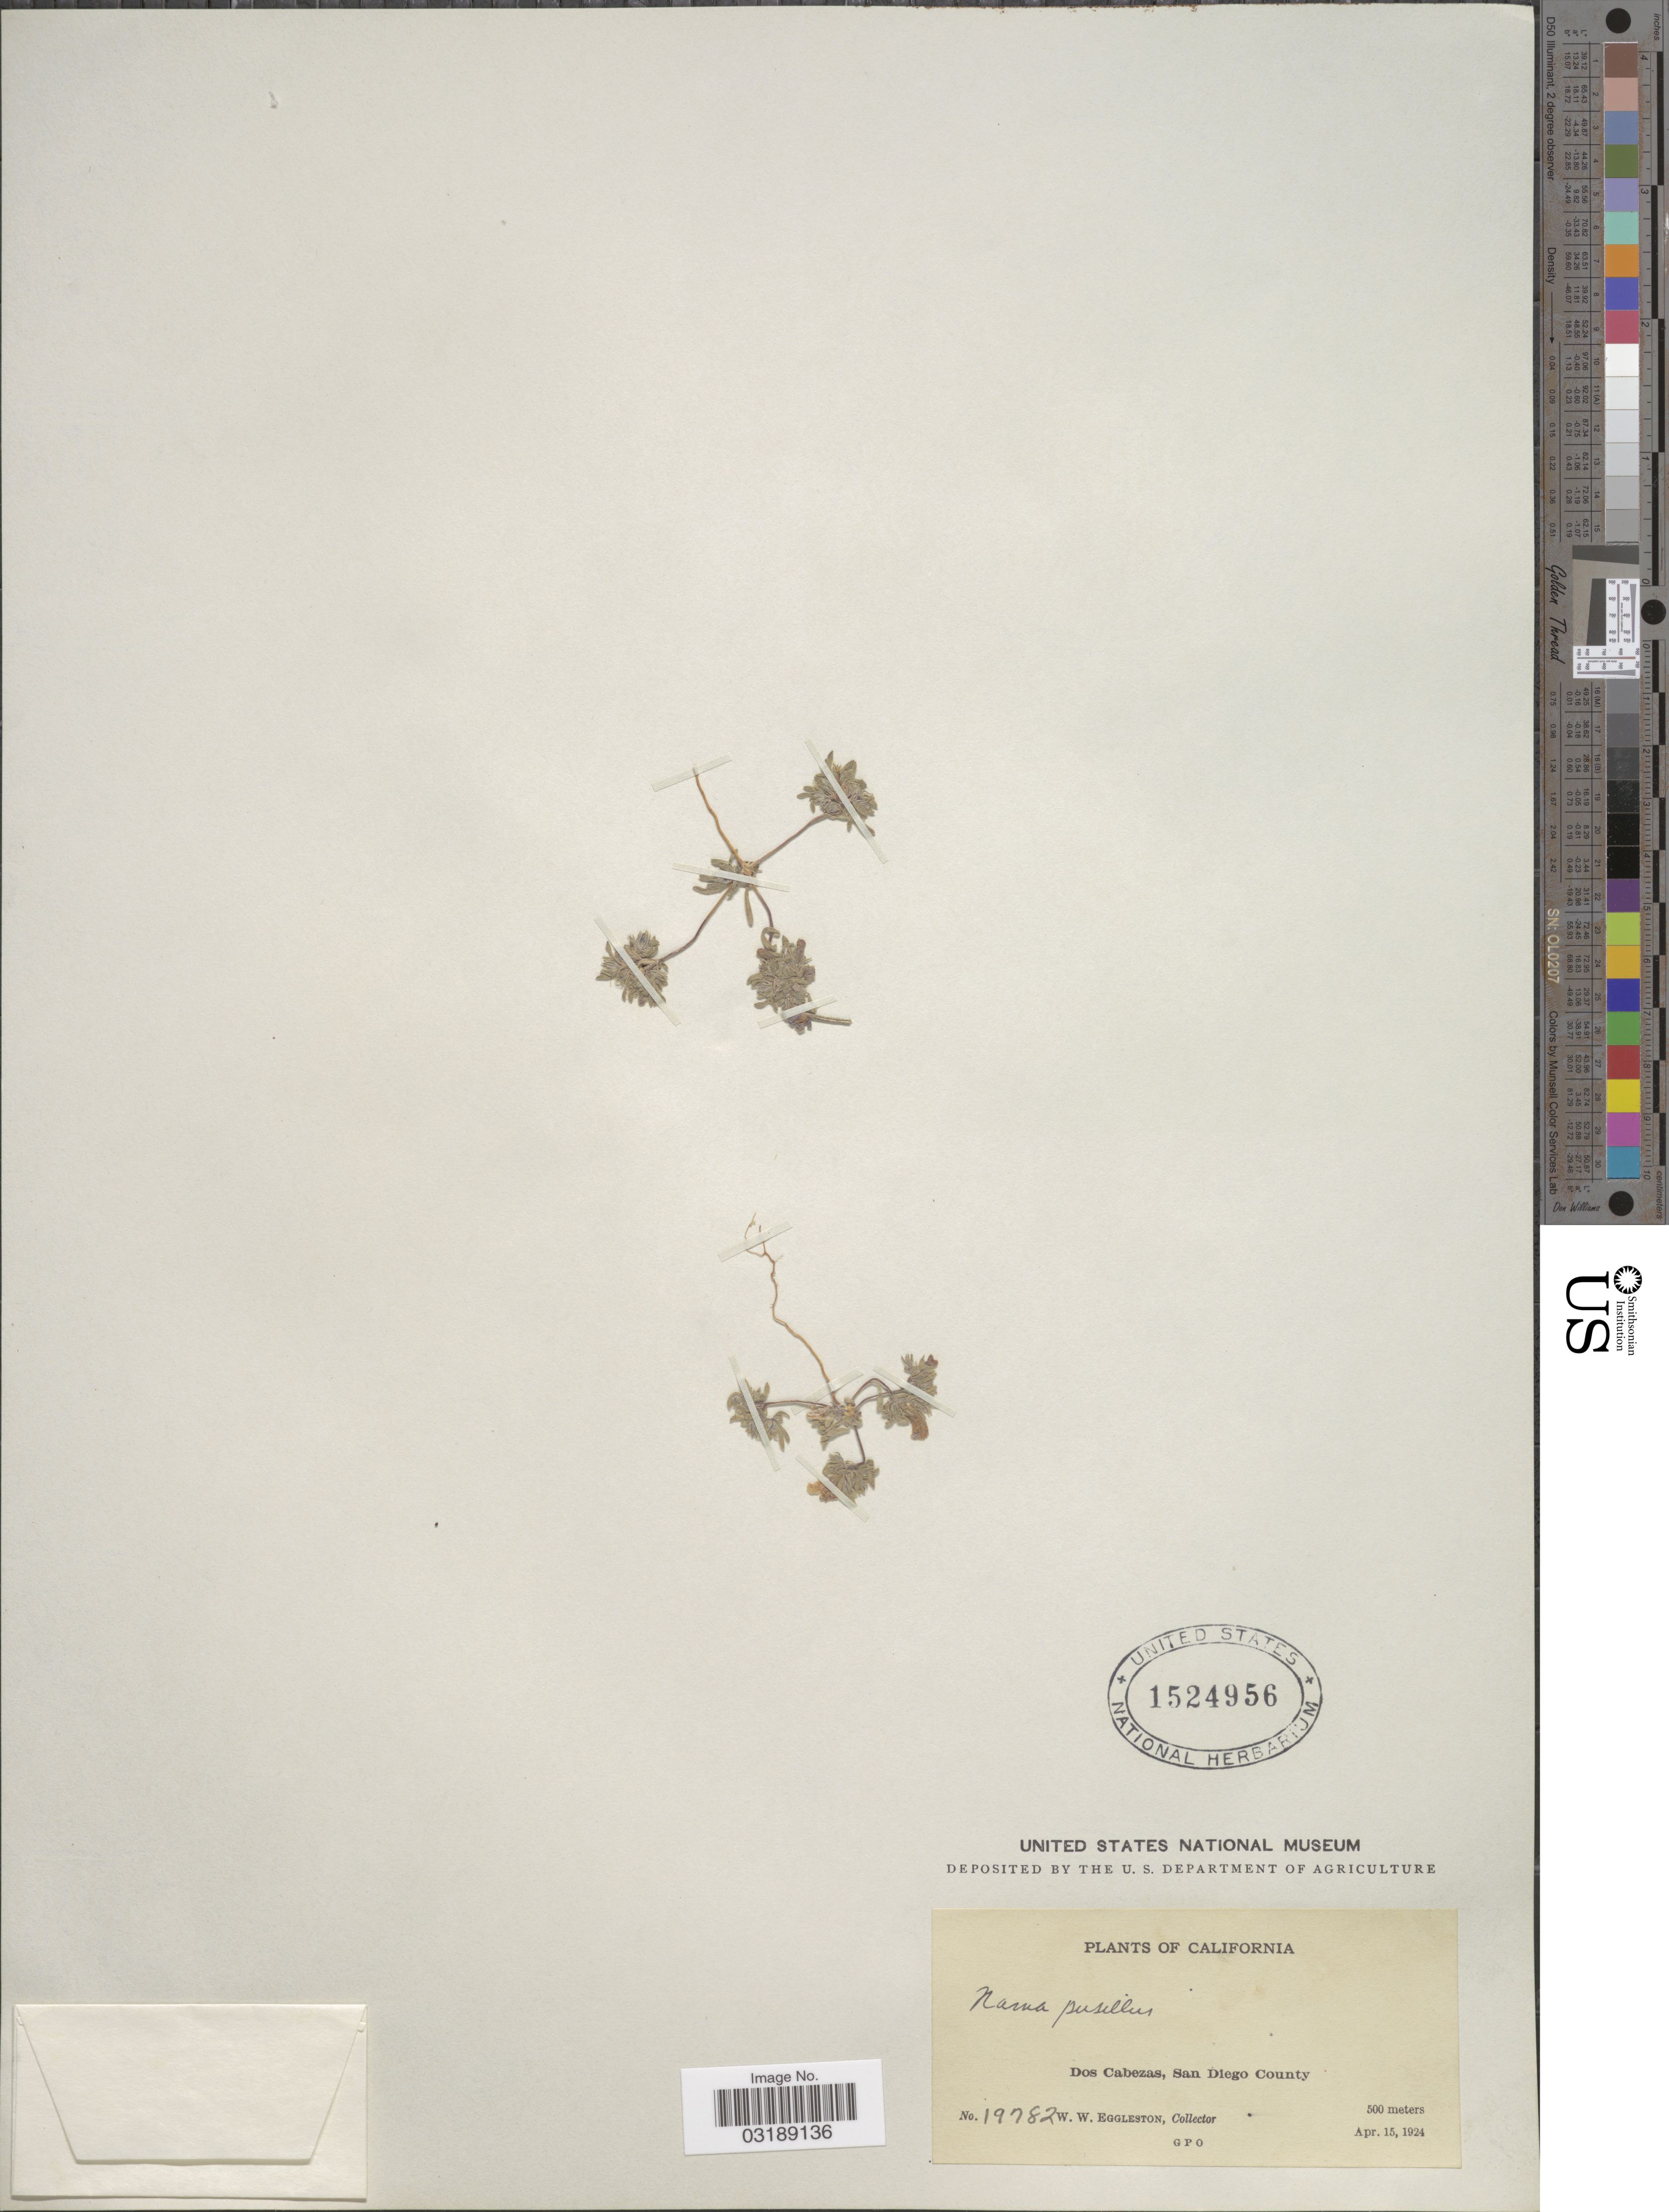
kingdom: Plantae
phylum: Tracheophyta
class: Magnoliopsida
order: Boraginales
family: Namaceae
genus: Nama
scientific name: Nama pusillum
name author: Lemmon ex A. Gray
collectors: W. W. Eggleston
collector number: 19782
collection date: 1924-04-15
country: United States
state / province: California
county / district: San Diego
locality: Dos Cabezas, San Diego County.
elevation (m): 500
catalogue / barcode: US 1524956